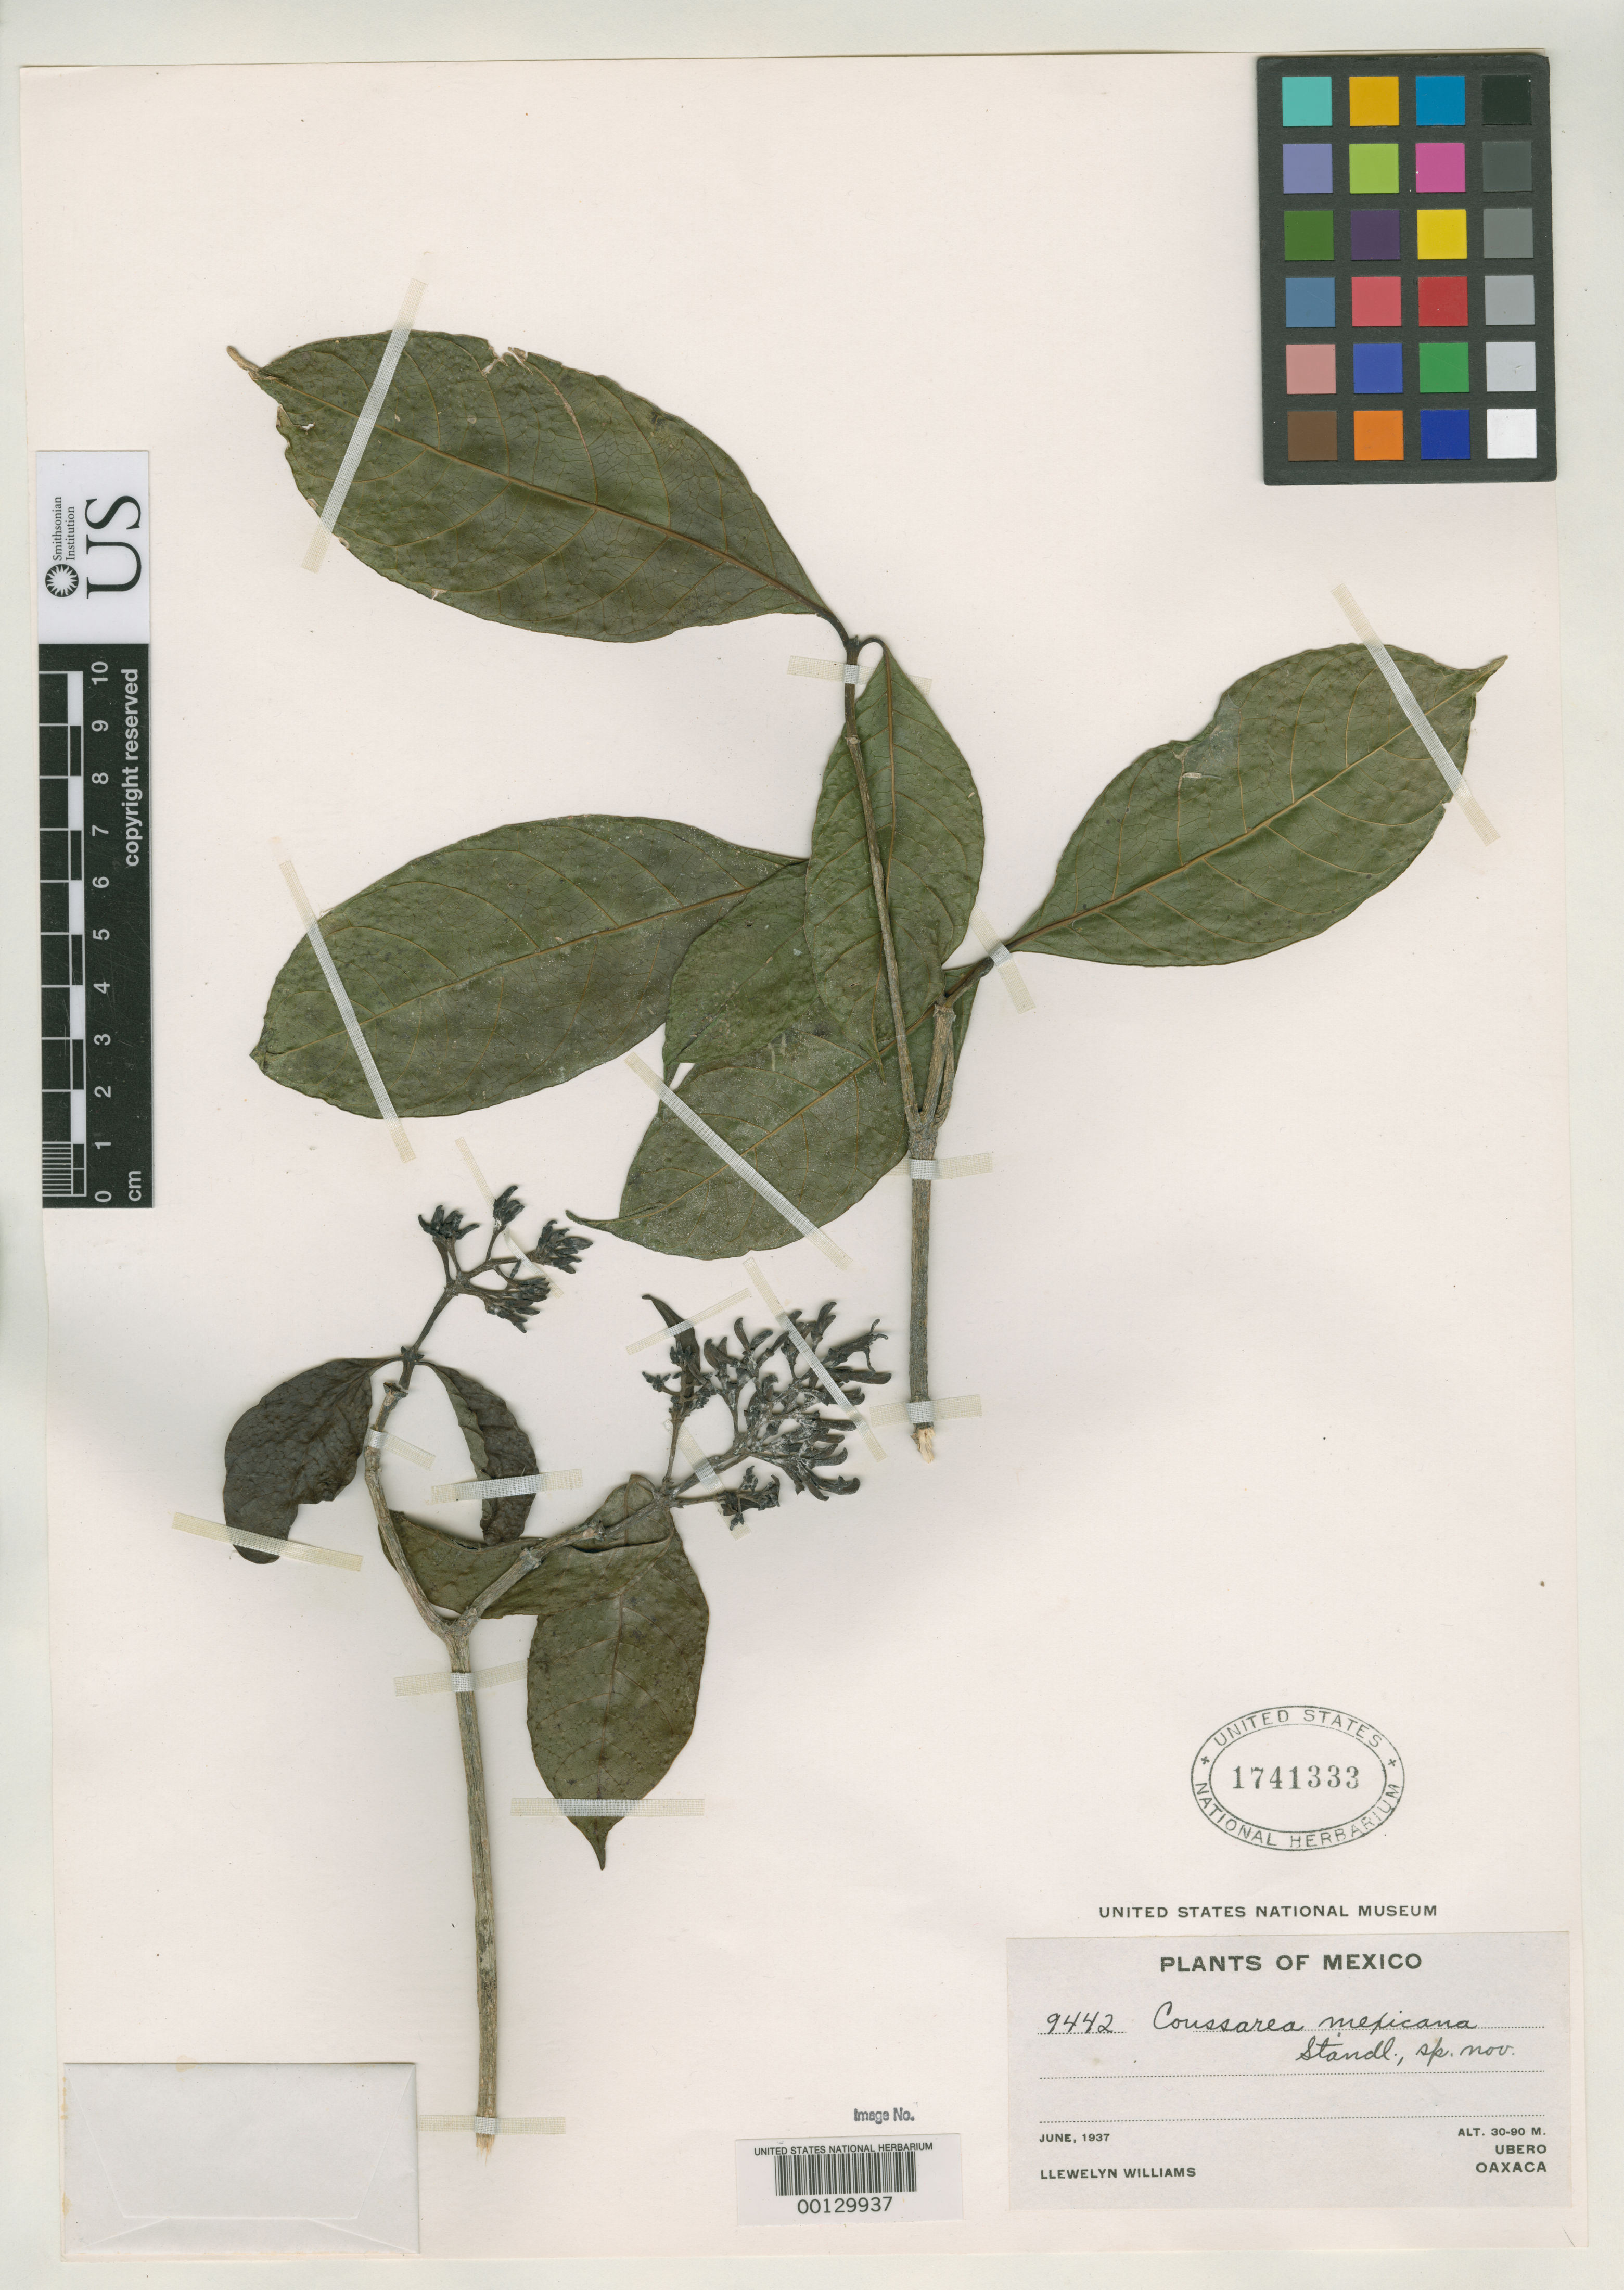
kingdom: Plantae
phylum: Tracheophyta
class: Magnoliopsida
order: Gentianales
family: Rubiaceae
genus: Coussarea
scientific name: Coussarea mexicana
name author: Standl.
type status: Isotype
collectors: Ll. Williams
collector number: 9442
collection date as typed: Jun 1937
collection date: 1937-06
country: Mexico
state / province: Oaxaca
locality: Ubero.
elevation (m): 30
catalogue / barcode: US 1741333